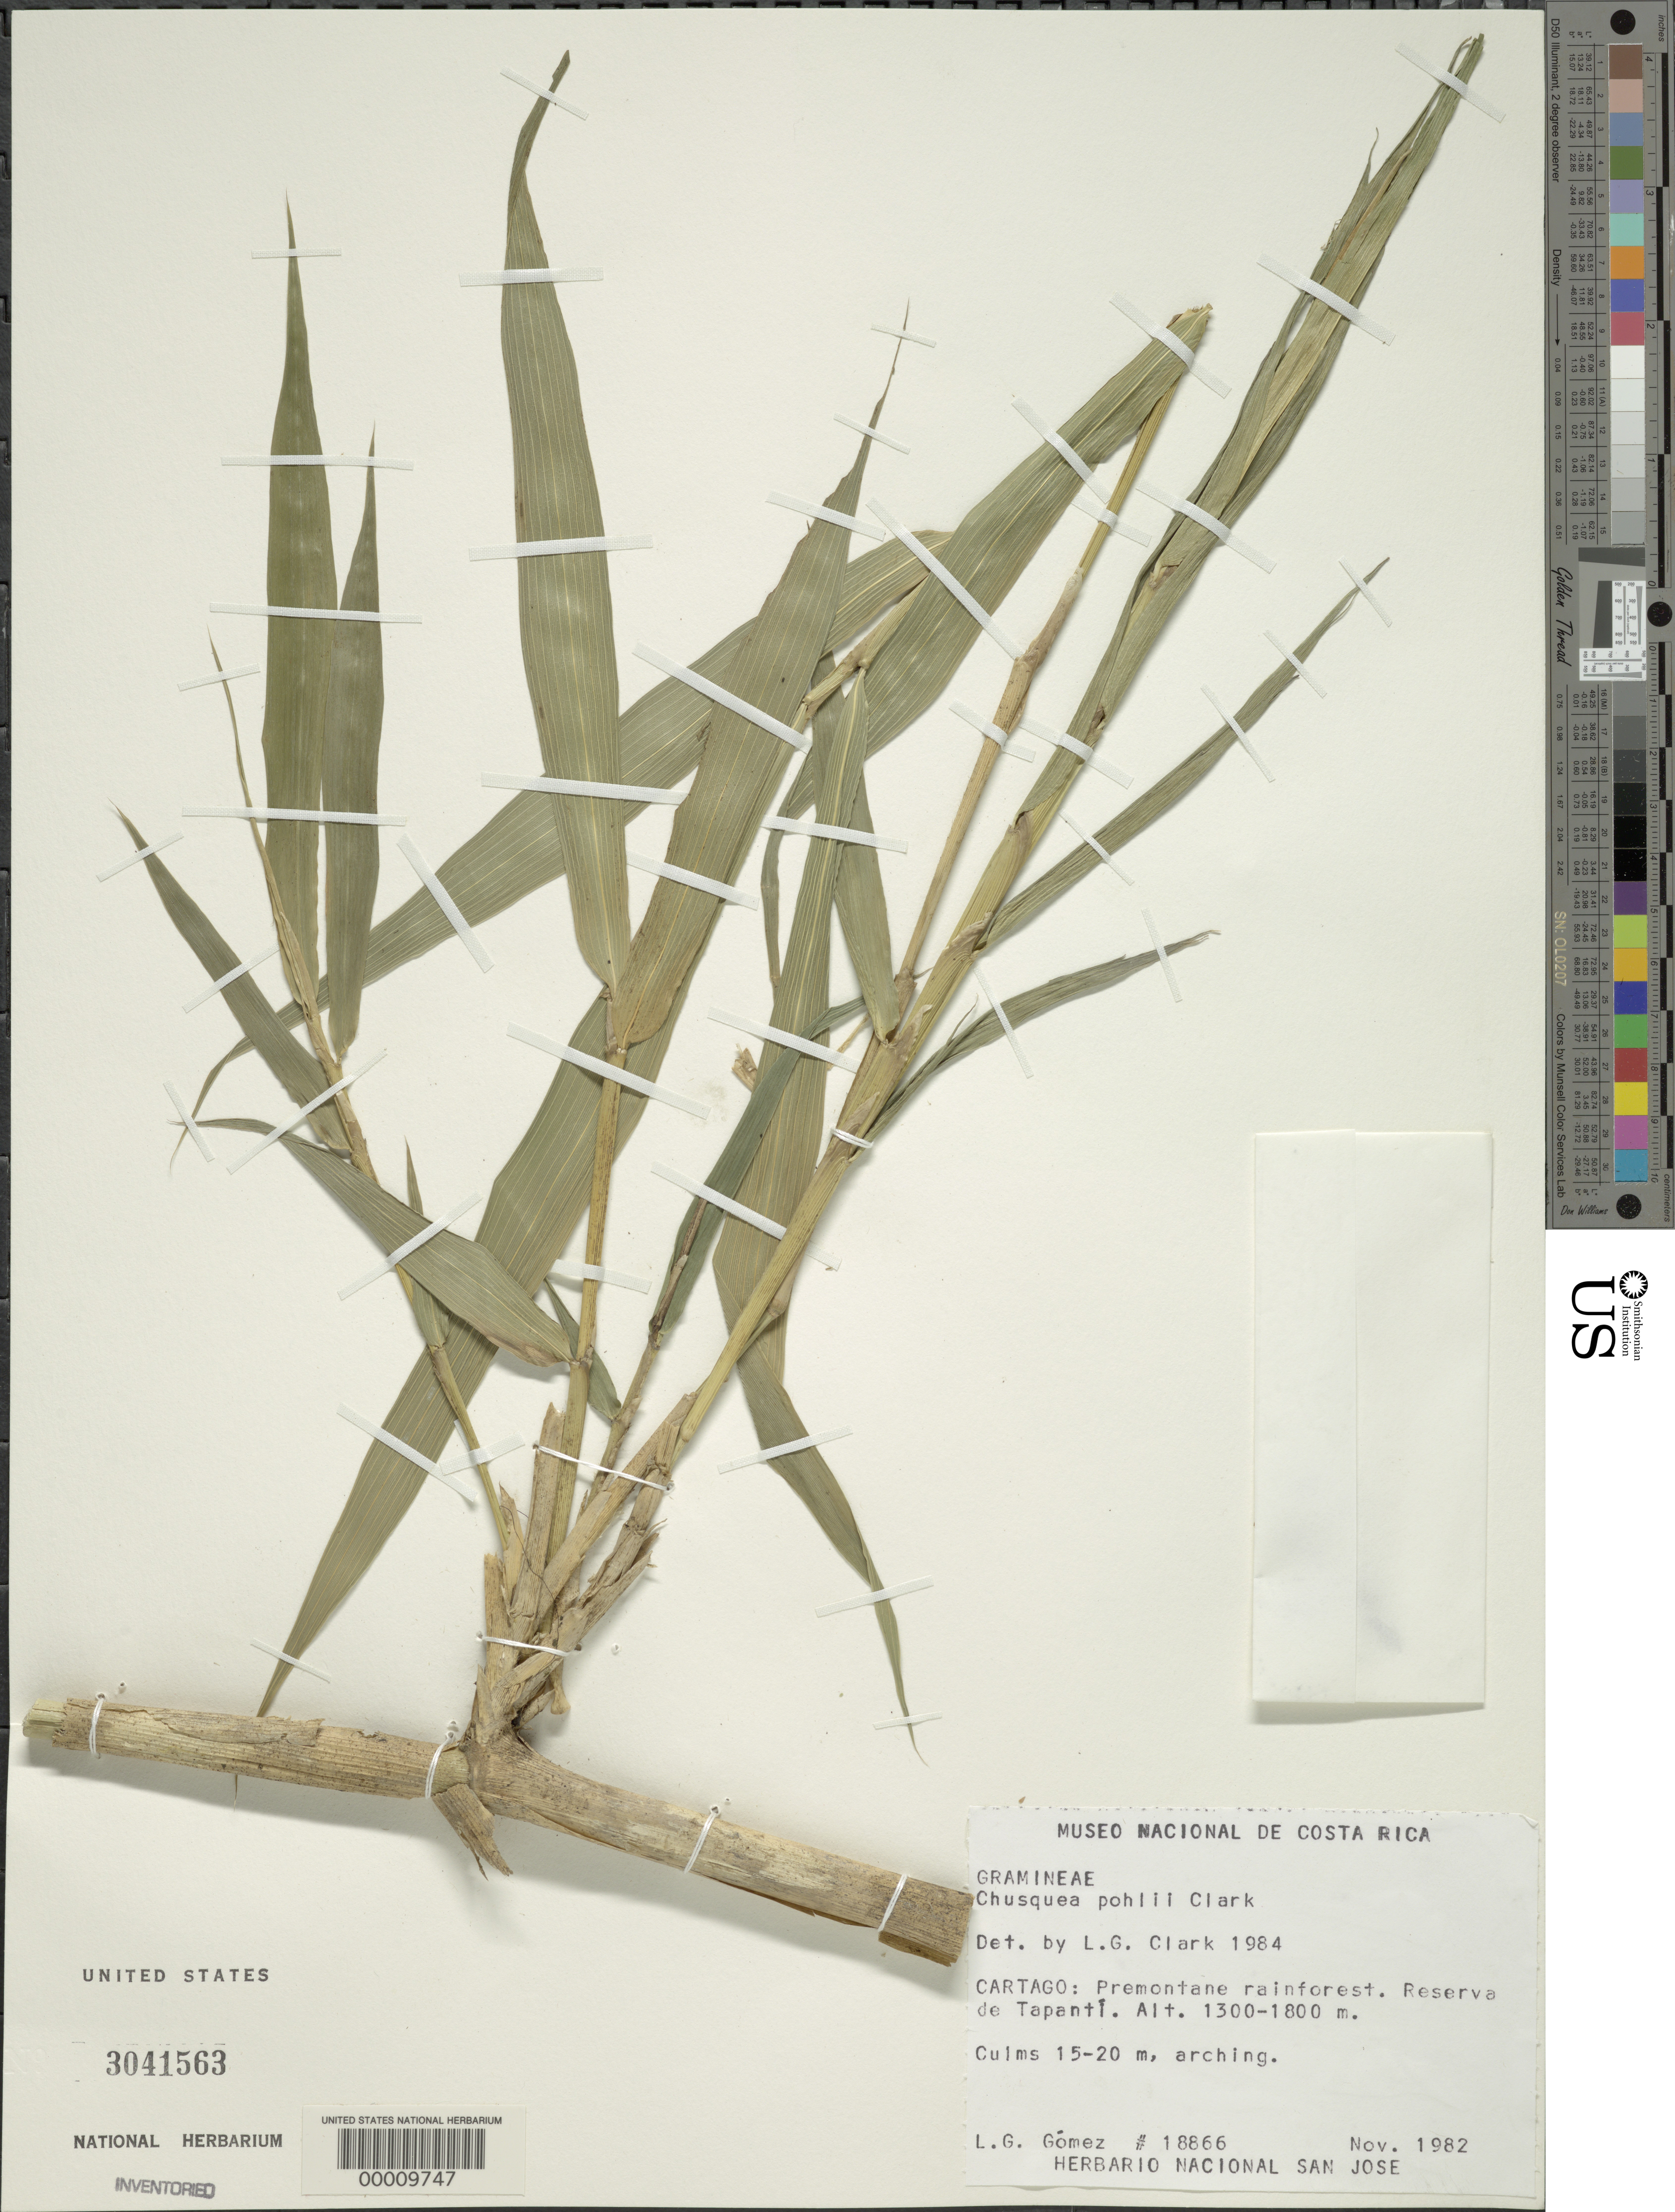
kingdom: Plantae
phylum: Tracheophyta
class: Liliopsida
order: Poales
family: Poaceae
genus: Chusquea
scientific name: Chusquea pohlii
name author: L.G. Clark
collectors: L. Gomez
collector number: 18866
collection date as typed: Nov 1982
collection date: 1982-11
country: Costa Rica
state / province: Cartago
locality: Reserva de Tapanti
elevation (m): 1300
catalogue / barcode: US 3041563